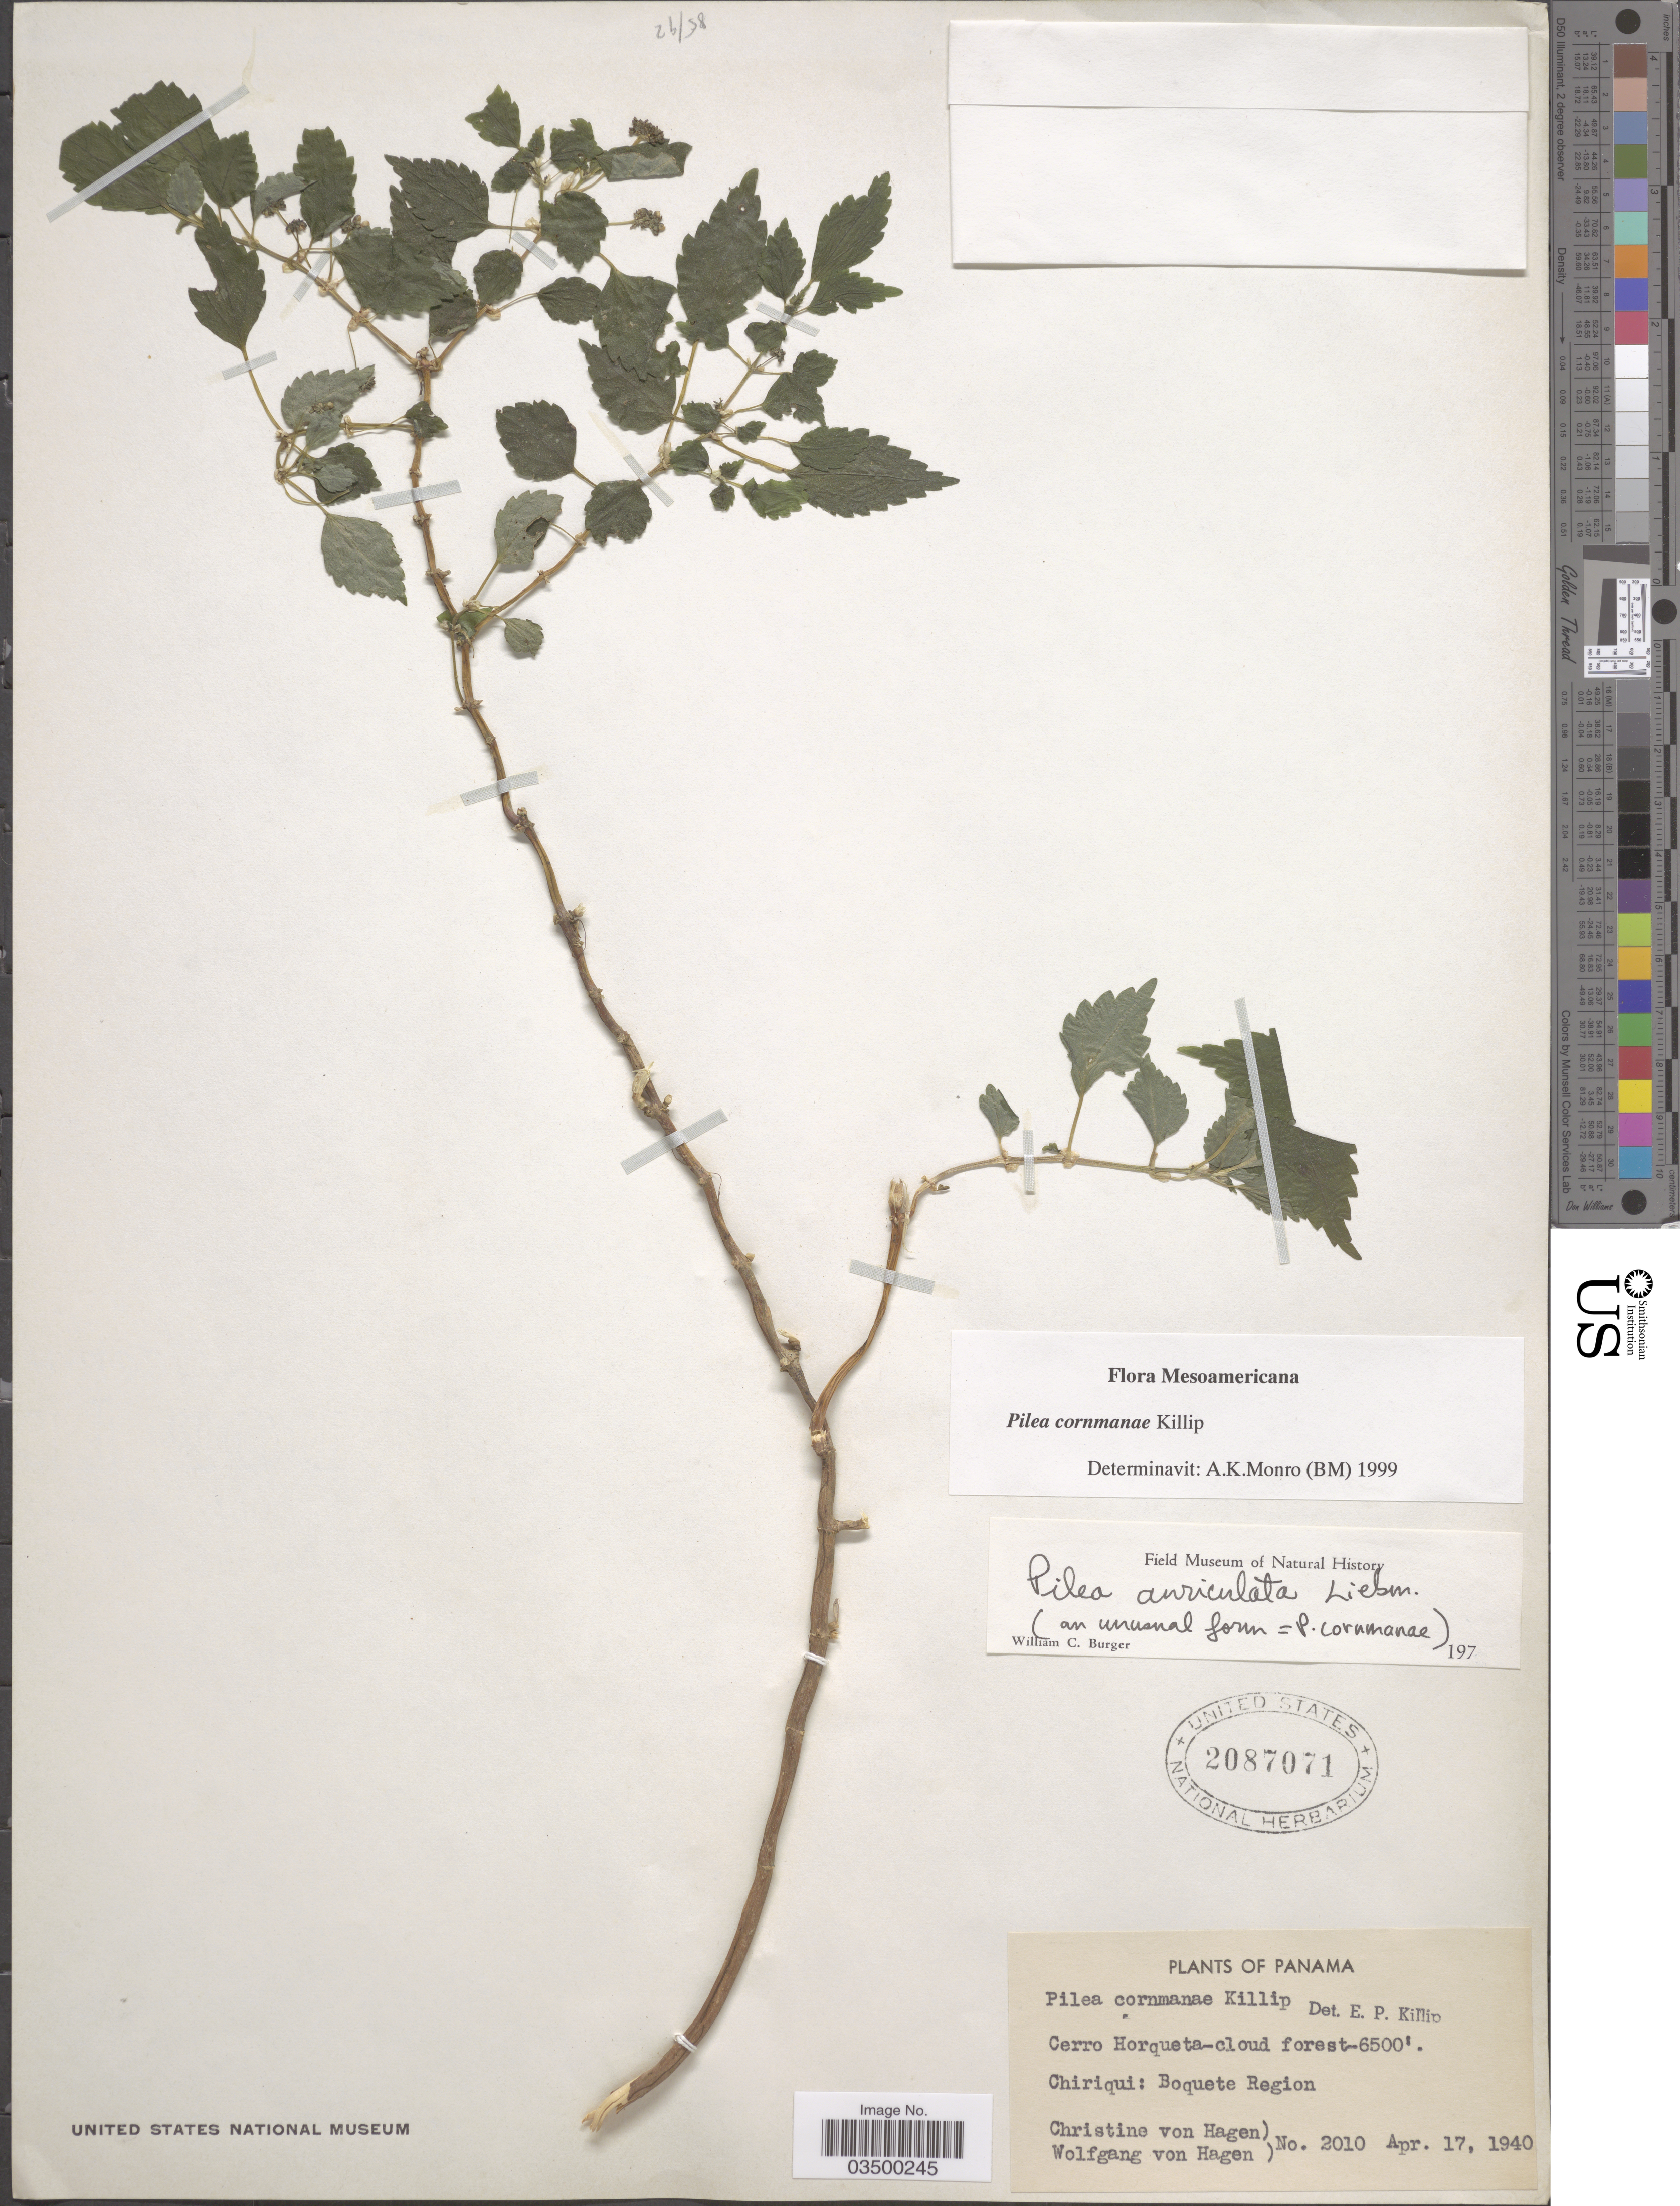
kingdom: Plantae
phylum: Tracheophyta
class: Magnoliopsida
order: Rosales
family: Urticaceae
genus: Pilea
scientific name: Pilea cornmanae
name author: Killip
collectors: C. Hagen & W. von Hagen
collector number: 2010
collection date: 1940-04-17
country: Panama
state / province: Chiriqui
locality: Cerro Horqueta-cloud forest. Boquete Region.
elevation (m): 1981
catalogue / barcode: US 2087071